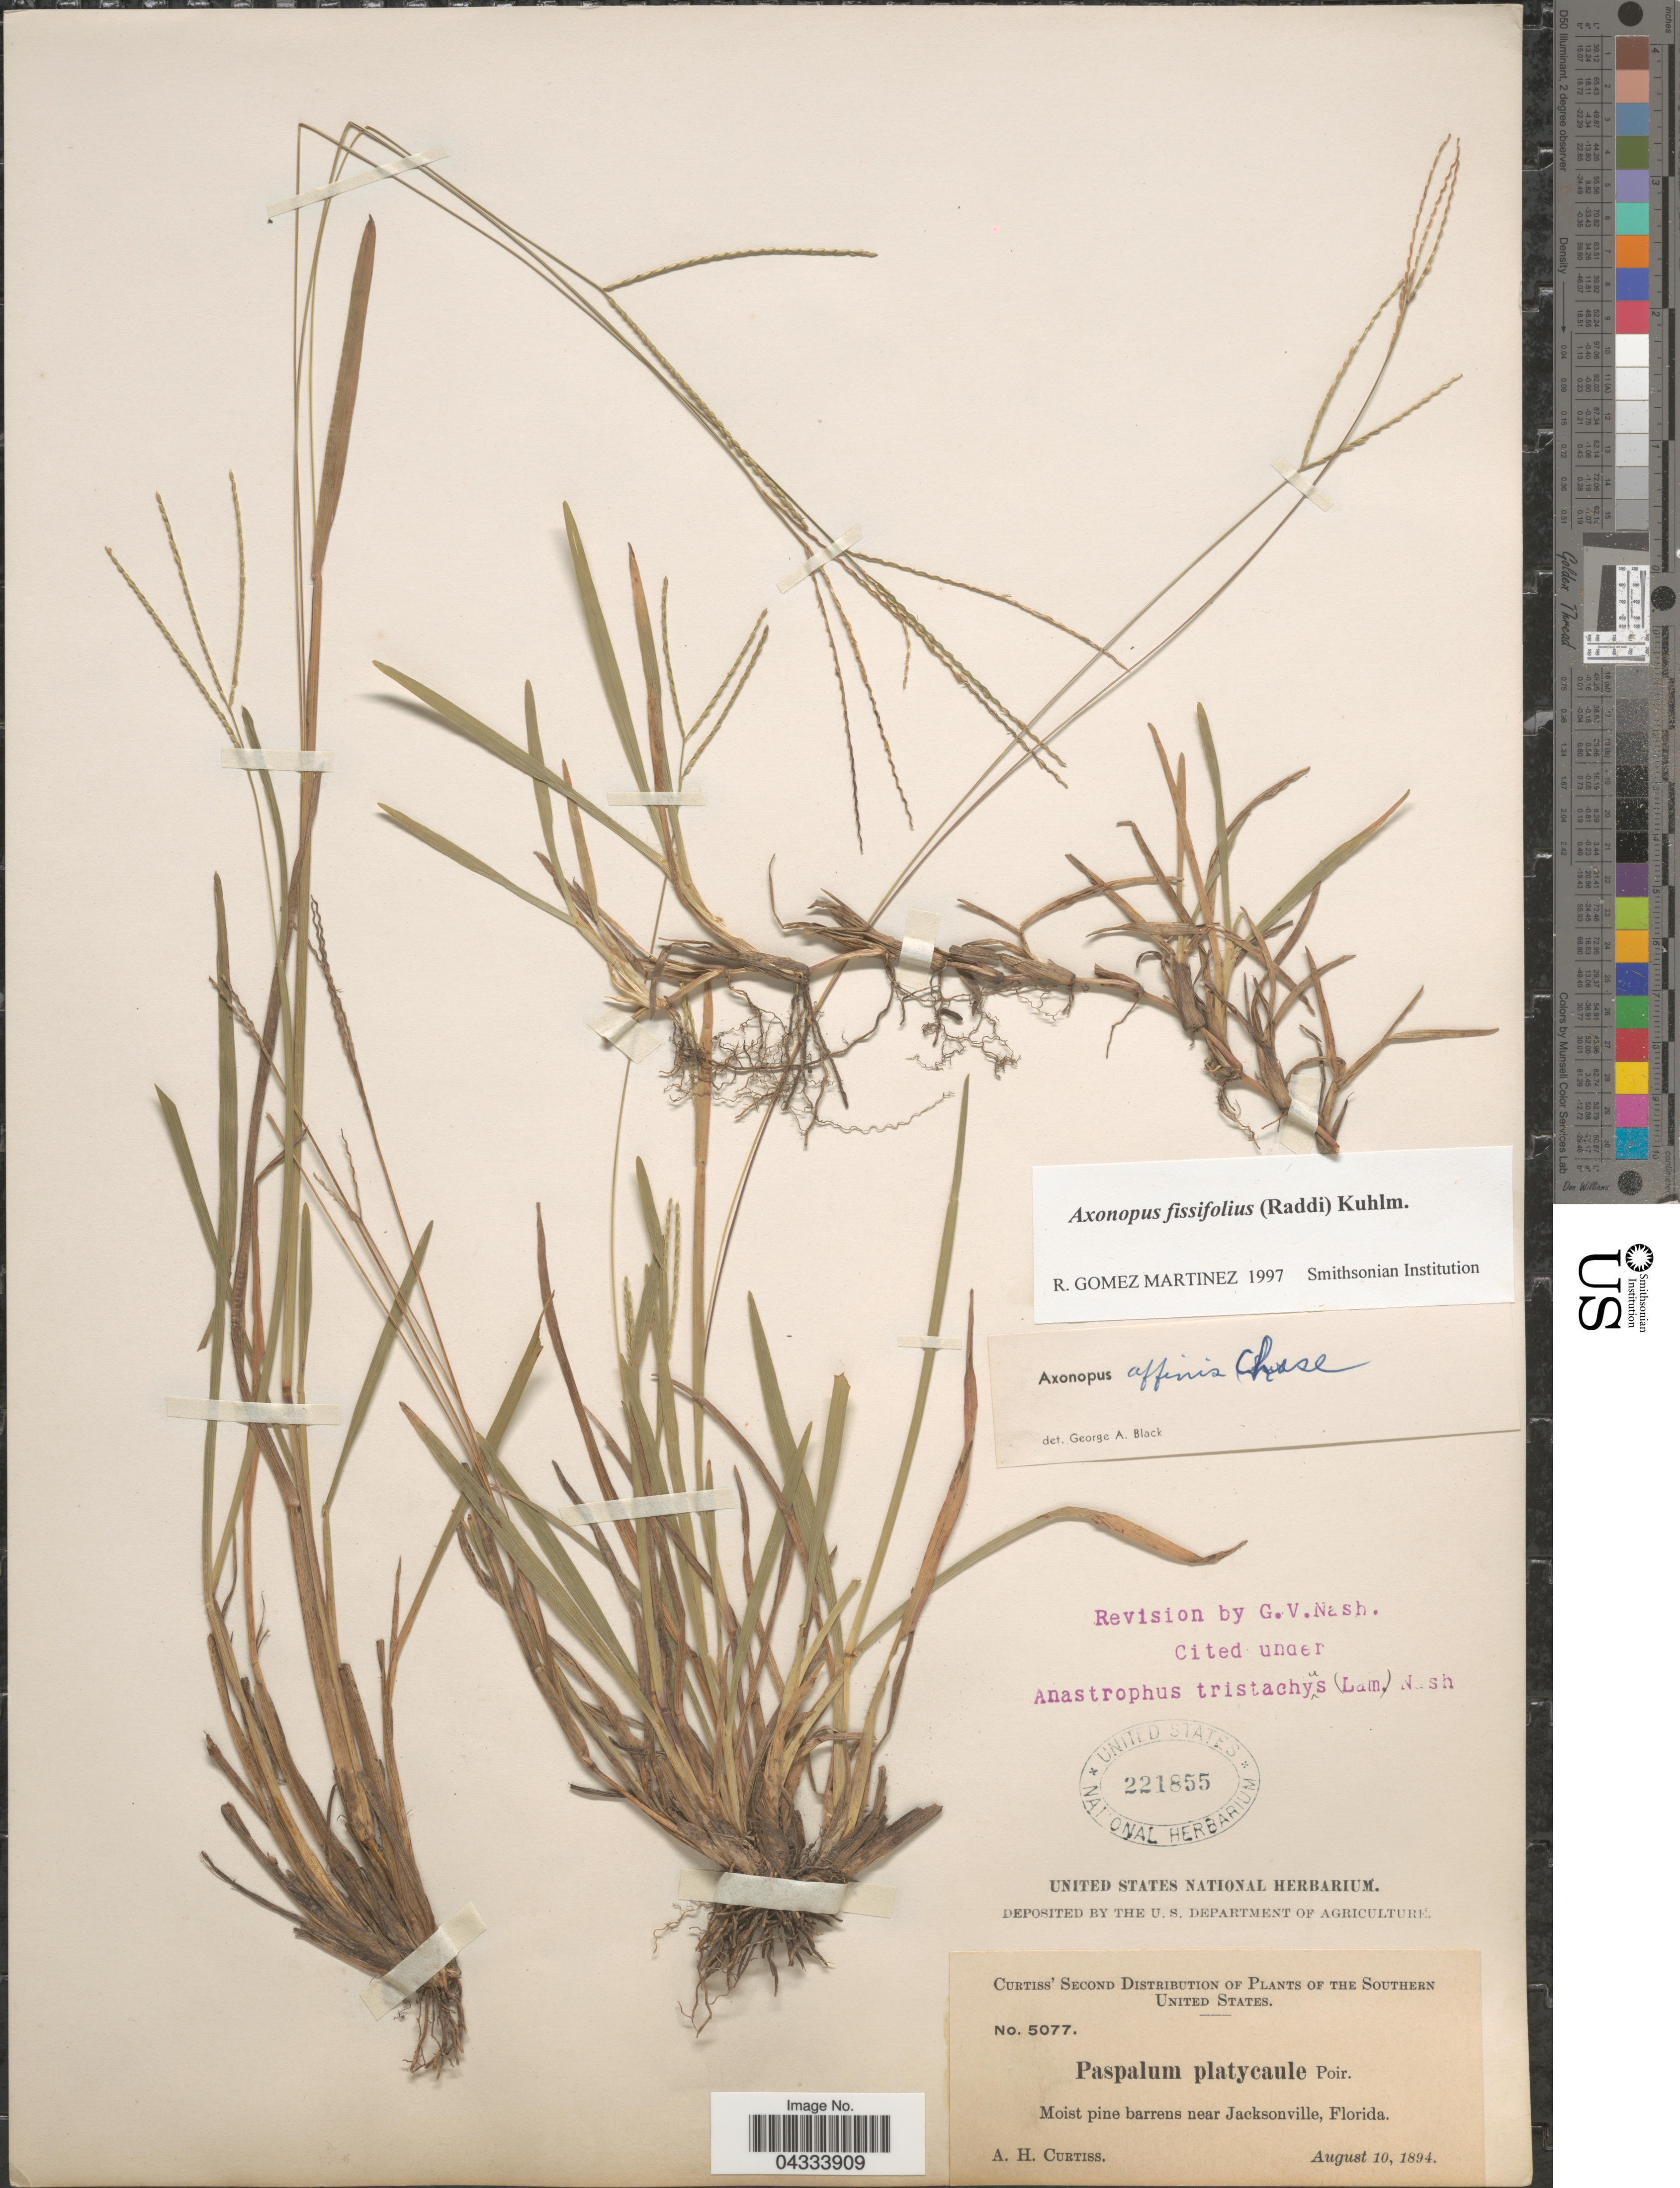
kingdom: Plantae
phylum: Tracheophyta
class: Liliopsida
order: Poales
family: Poaceae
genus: Axonopus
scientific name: Axonopus fissifolius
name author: (Raddi) Kuhlm.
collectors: A. H. Curtiss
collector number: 5077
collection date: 1894-08-10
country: United States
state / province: Florida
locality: The Southern United States. Moist pine barrens near Jacksonville.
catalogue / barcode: US 221855